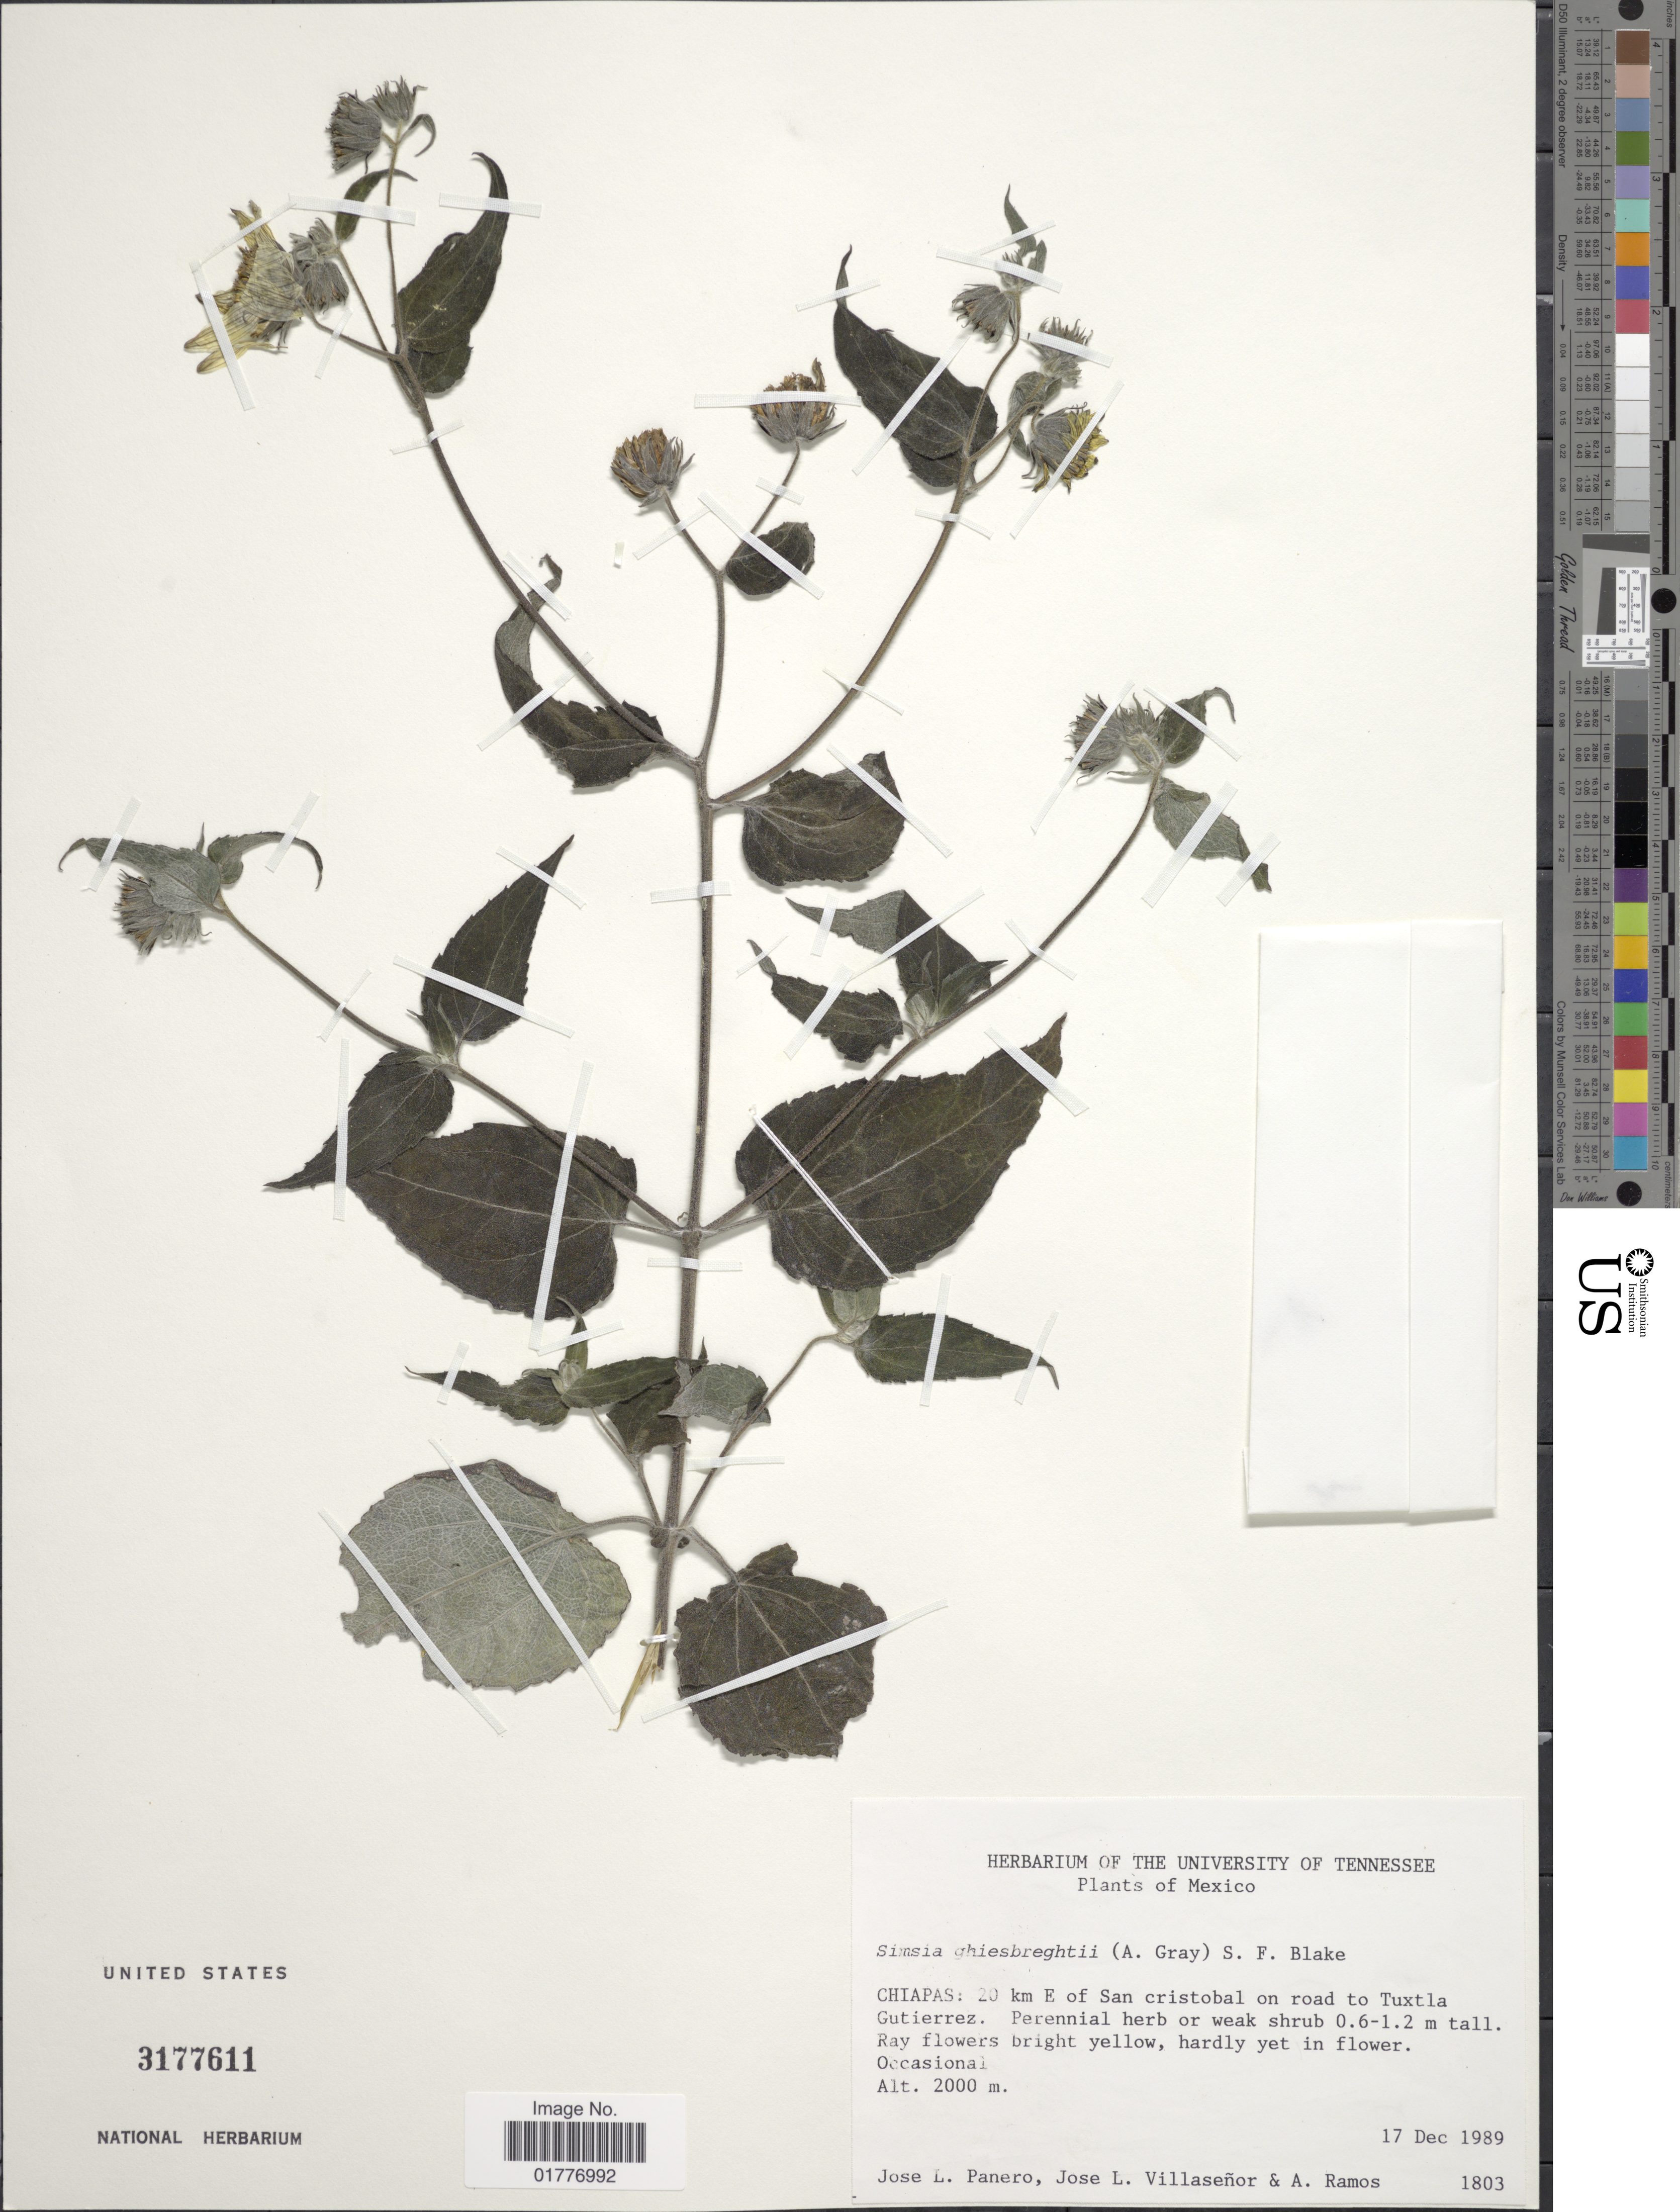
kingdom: Plantae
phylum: Tracheophyta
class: Magnoliopsida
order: Asterales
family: Asteraceae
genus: Simsia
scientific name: Simsia ghiesbreghtii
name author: (A. Gray) S.F. Blake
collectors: J. L. Panero, J. L. Villasenor & A. Ramos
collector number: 1803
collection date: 1989-12-17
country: Mexico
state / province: Chiapas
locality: Chiapas: 20 km E of San Cristobal on road to Tuxtla Gutierrez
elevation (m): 2000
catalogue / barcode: US 3177611